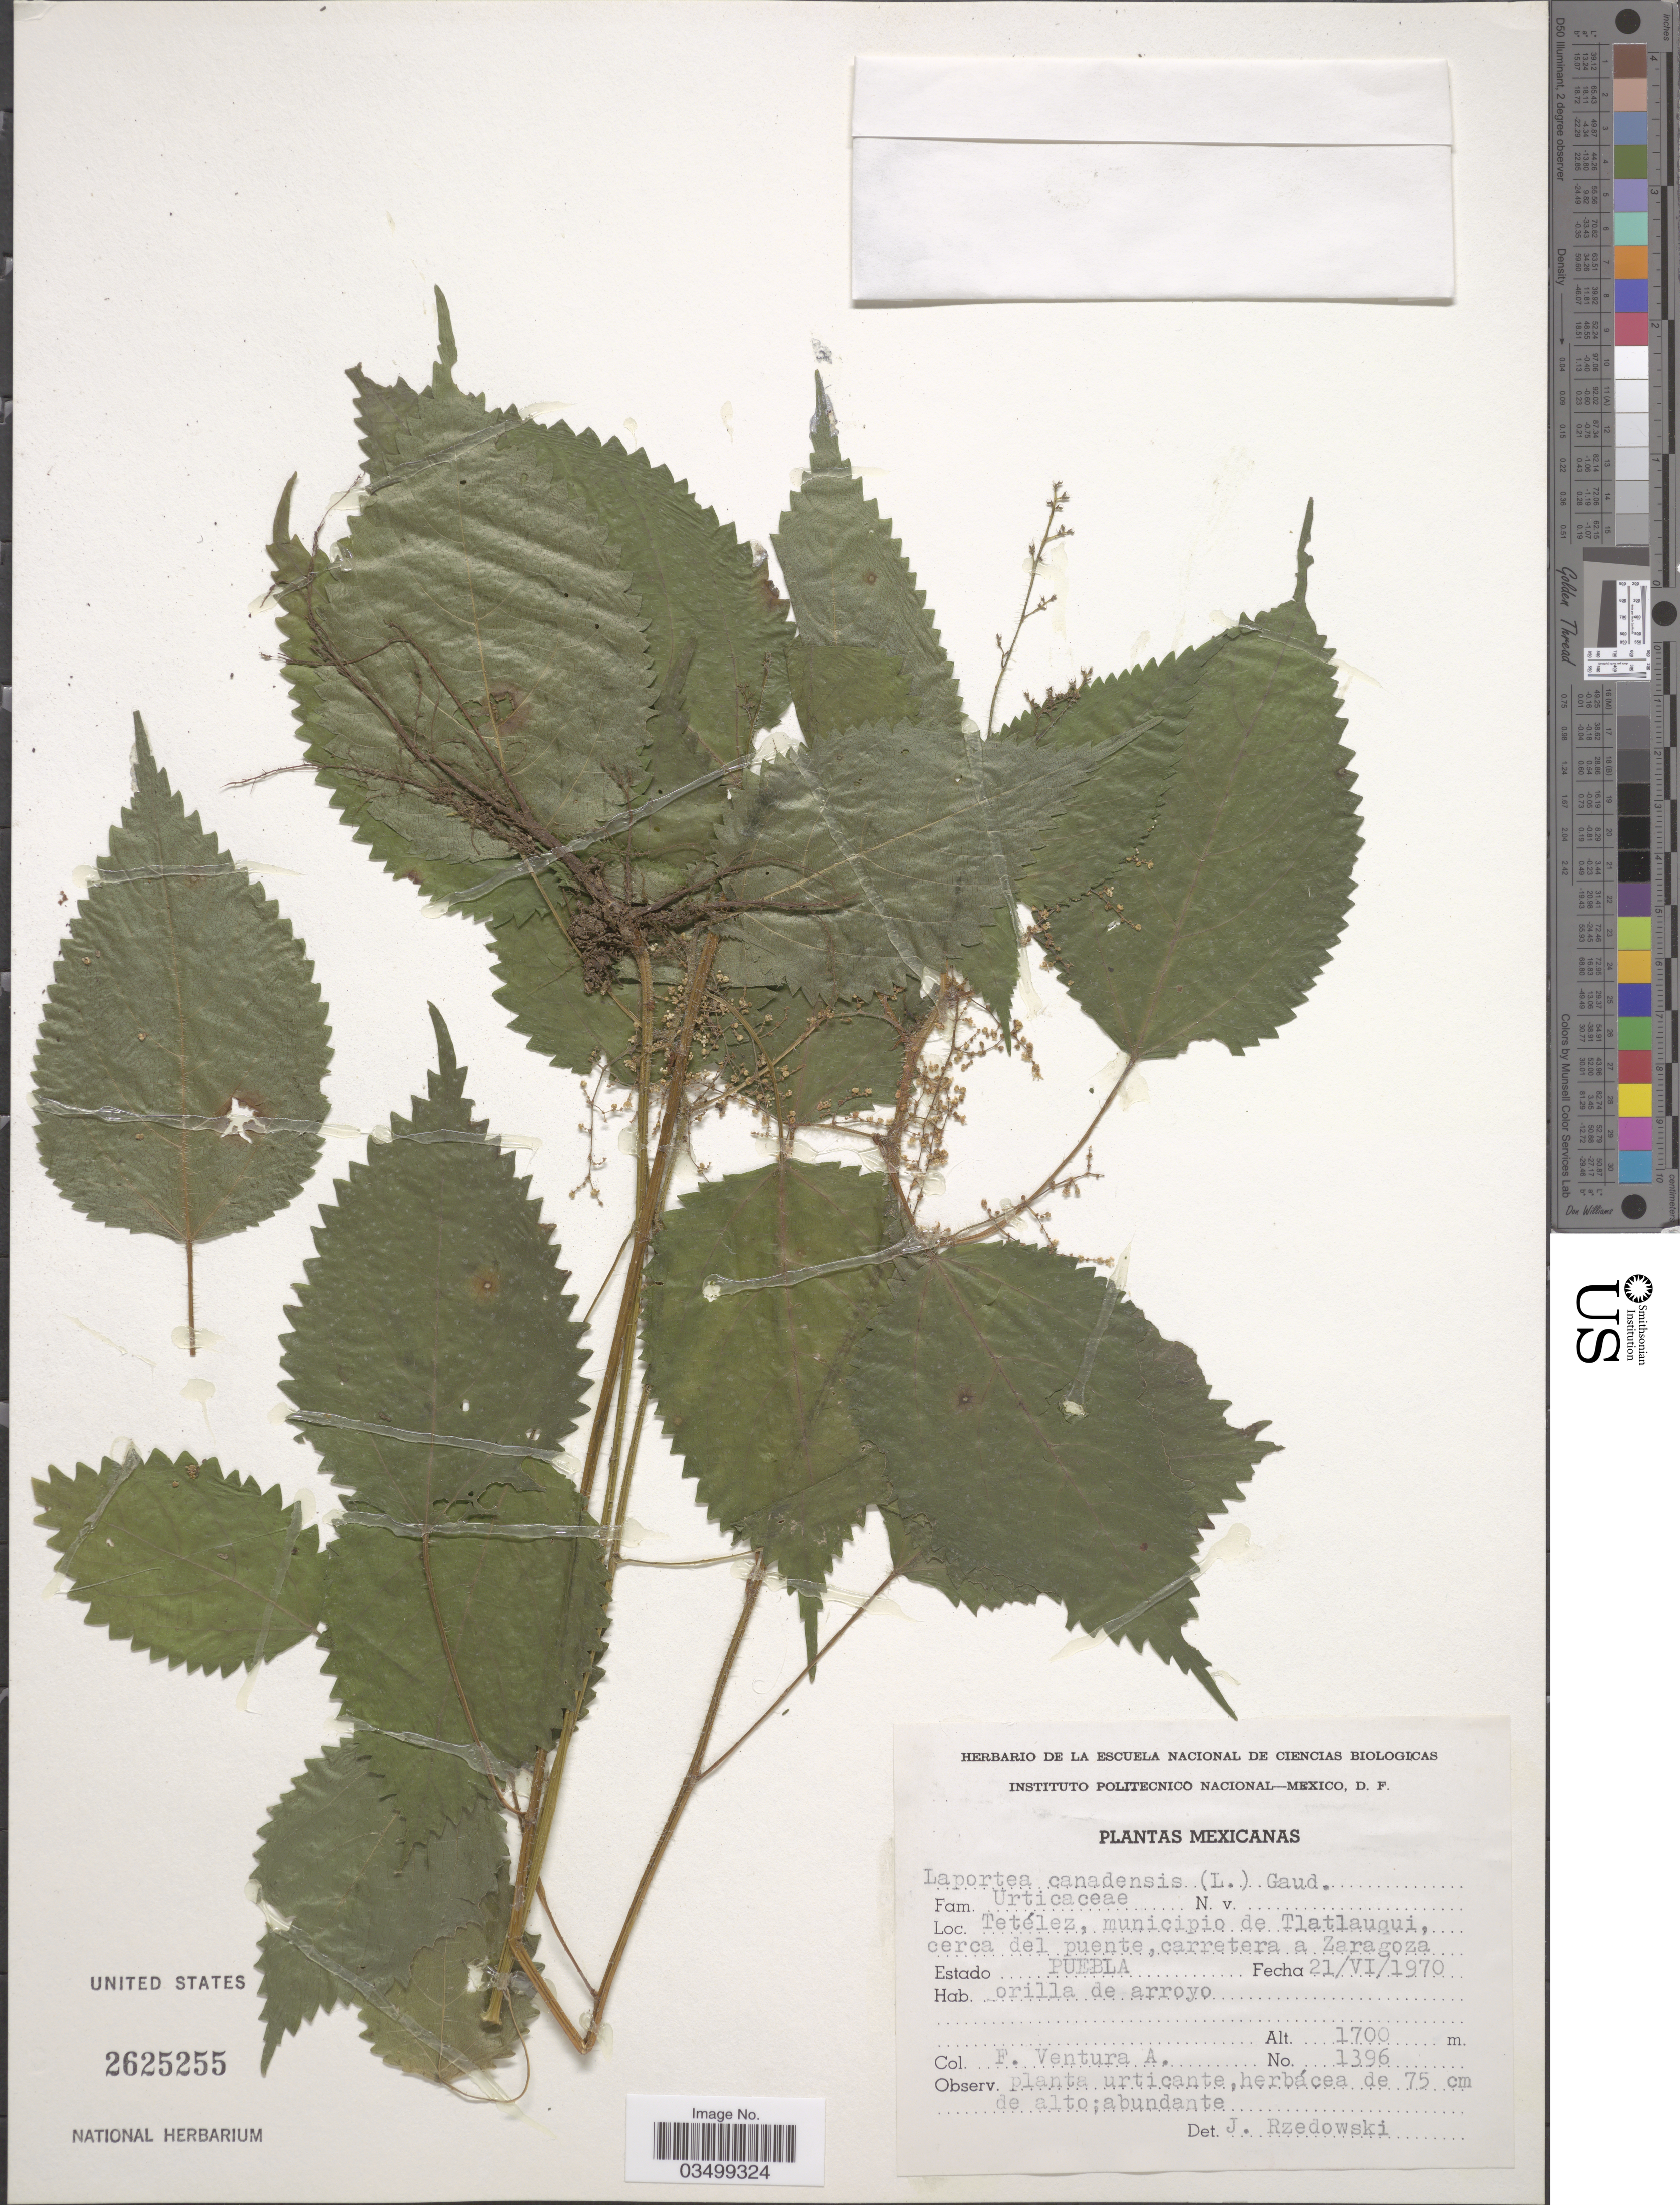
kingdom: Plantae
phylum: Tracheophyta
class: Magnoliopsida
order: Rosales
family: Urticaceae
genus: Laportea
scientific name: Laportea canadensis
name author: (L.) Wedd.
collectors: F. Ventura A.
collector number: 1396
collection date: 1970-06-21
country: Mexico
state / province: Puebla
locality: Tetélez, municipio de Tlatlauqui*, cerca del puente, carretera a Zaragoza. Estado Puebla.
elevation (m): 1700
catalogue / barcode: US 2625255